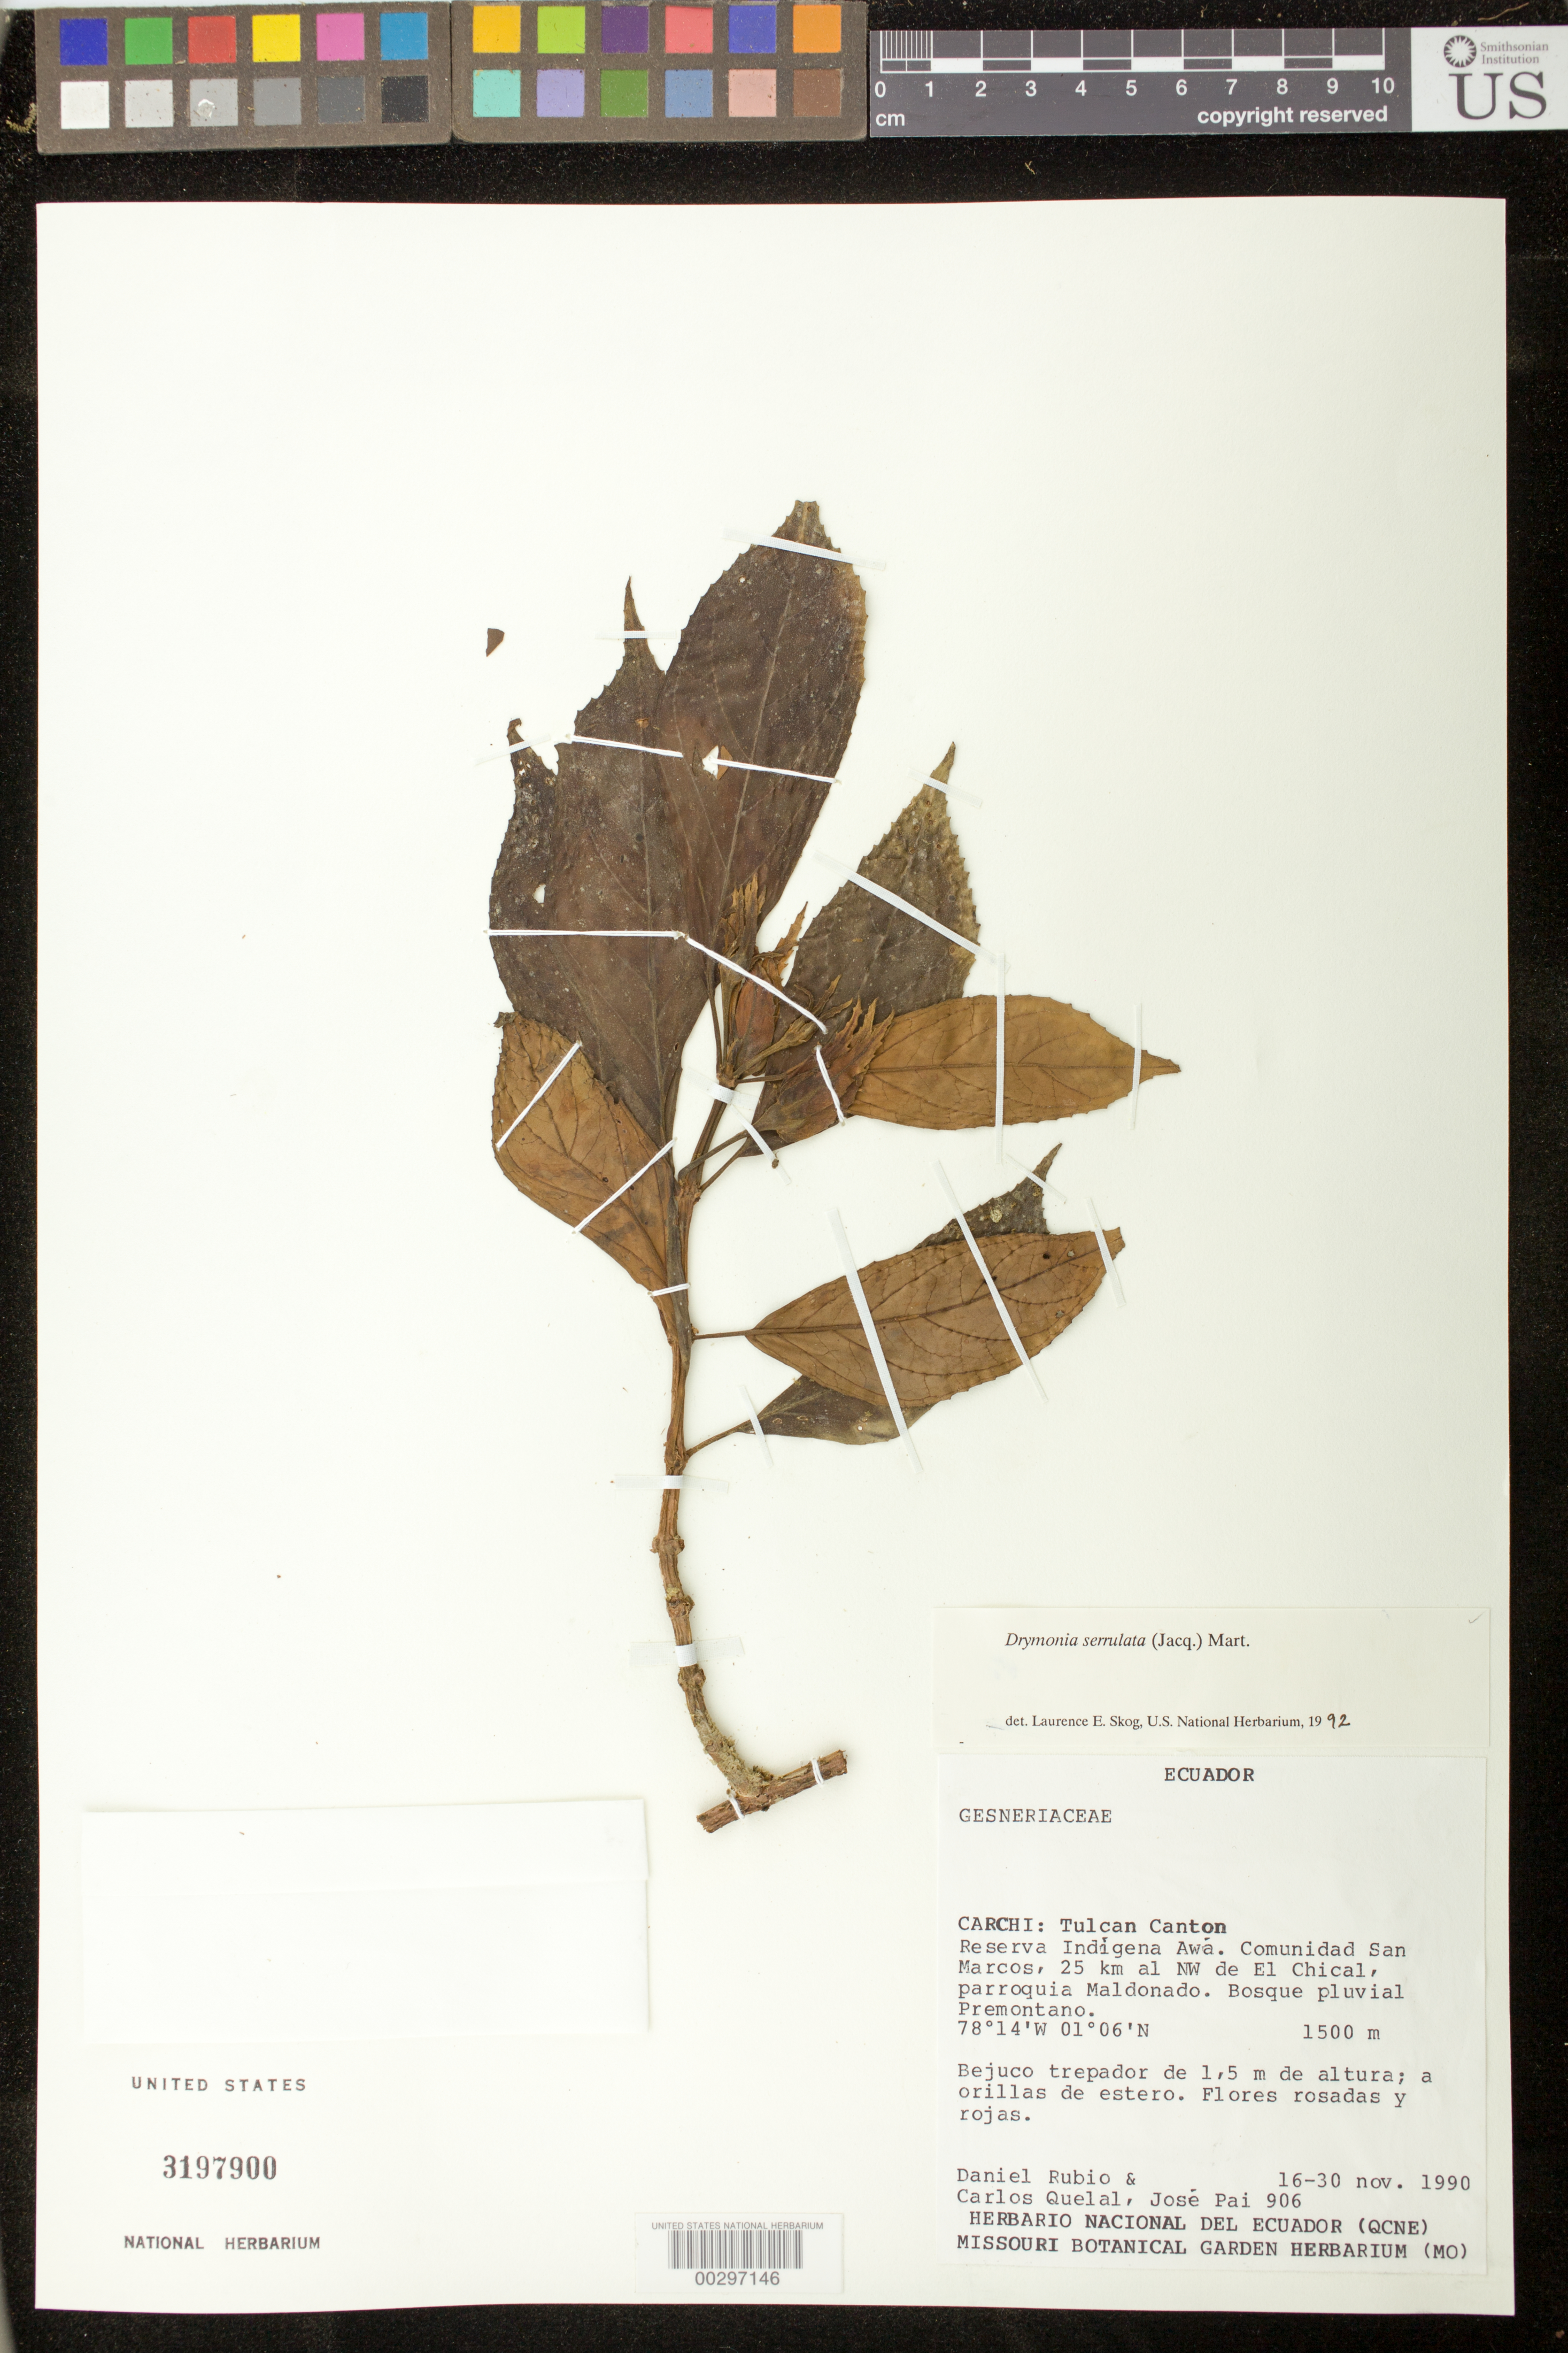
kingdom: Plantae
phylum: Tracheophyta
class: Magnoliopsida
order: Lamiales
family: Gesneriaceae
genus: Drymonia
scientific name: Drymonia serrulata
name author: (Jacq.) Mart.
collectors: D. Rubio, C. Quelal & J. Pai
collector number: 906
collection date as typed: Nov 1990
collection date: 1990-11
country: Ecuador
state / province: Carchi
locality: Tulcan Canton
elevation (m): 1500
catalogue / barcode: US 3197900